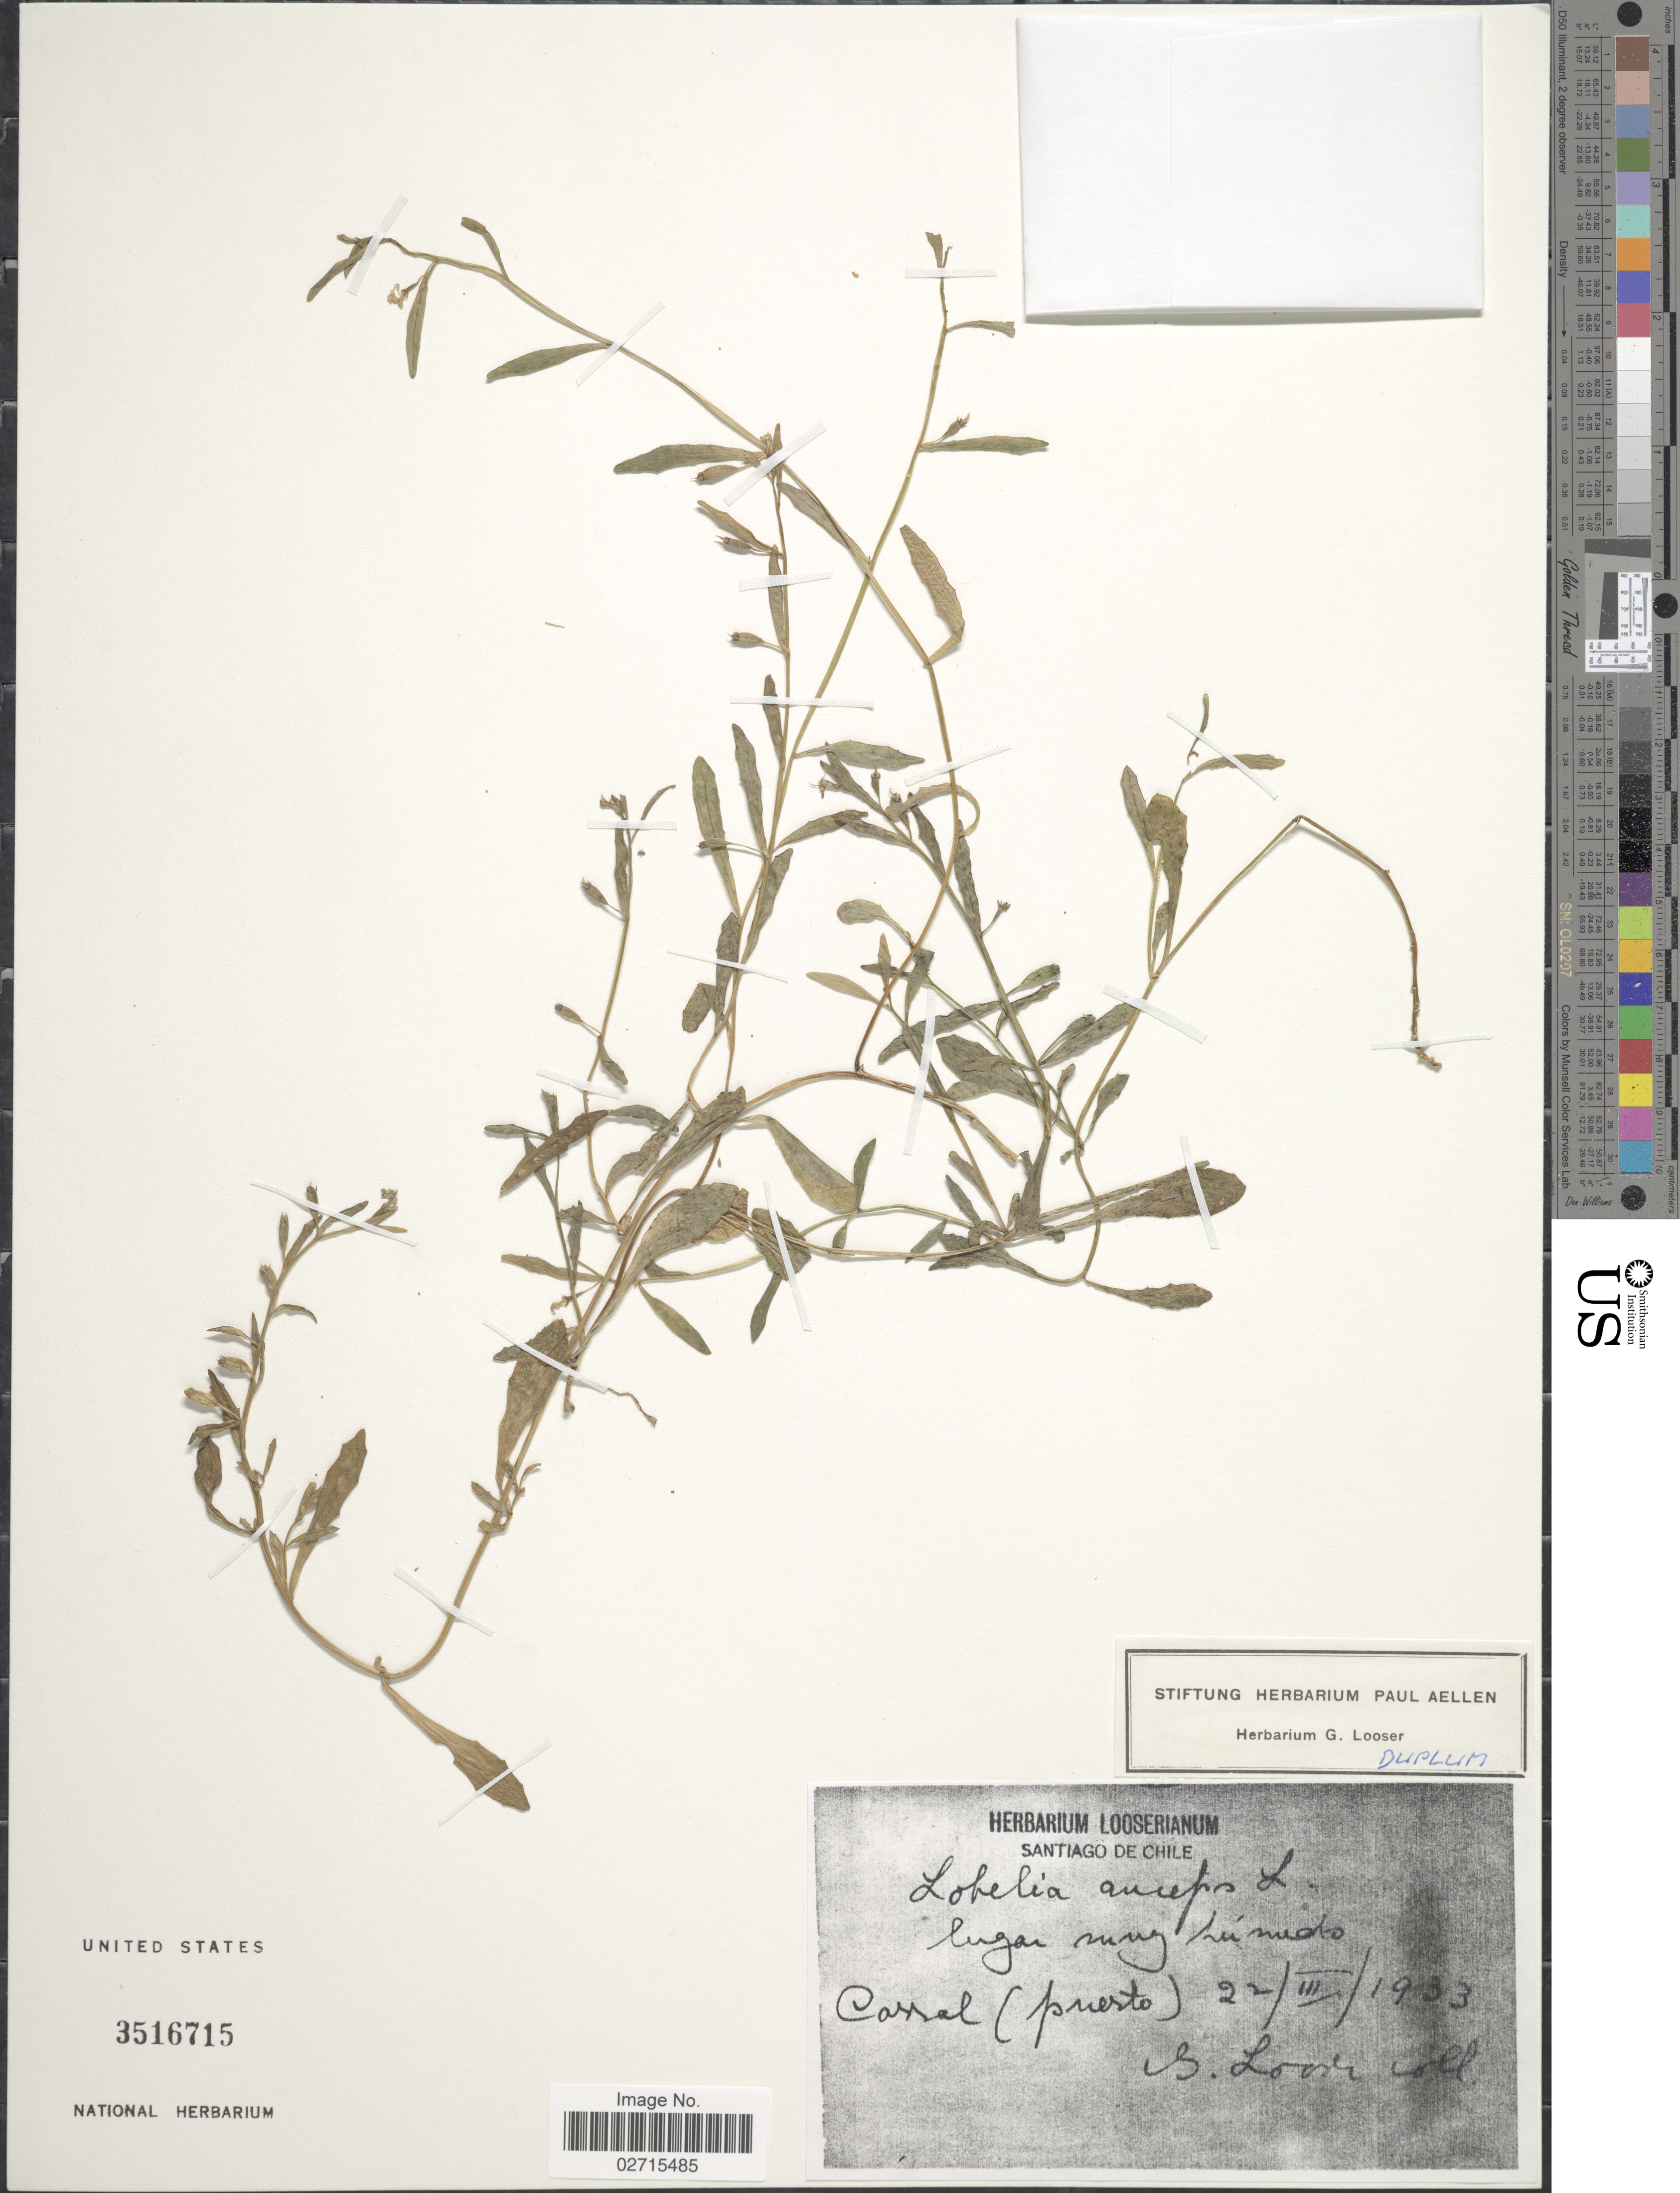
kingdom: Plantae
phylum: Tracheophyta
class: Magnoliopsida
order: Asterales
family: Campanulaceae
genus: Lobelia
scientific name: Lobelia anceps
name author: L. f.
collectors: G. Looser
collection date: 1933-03-22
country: Chile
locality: Corral (puerto).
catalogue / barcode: US 3516715